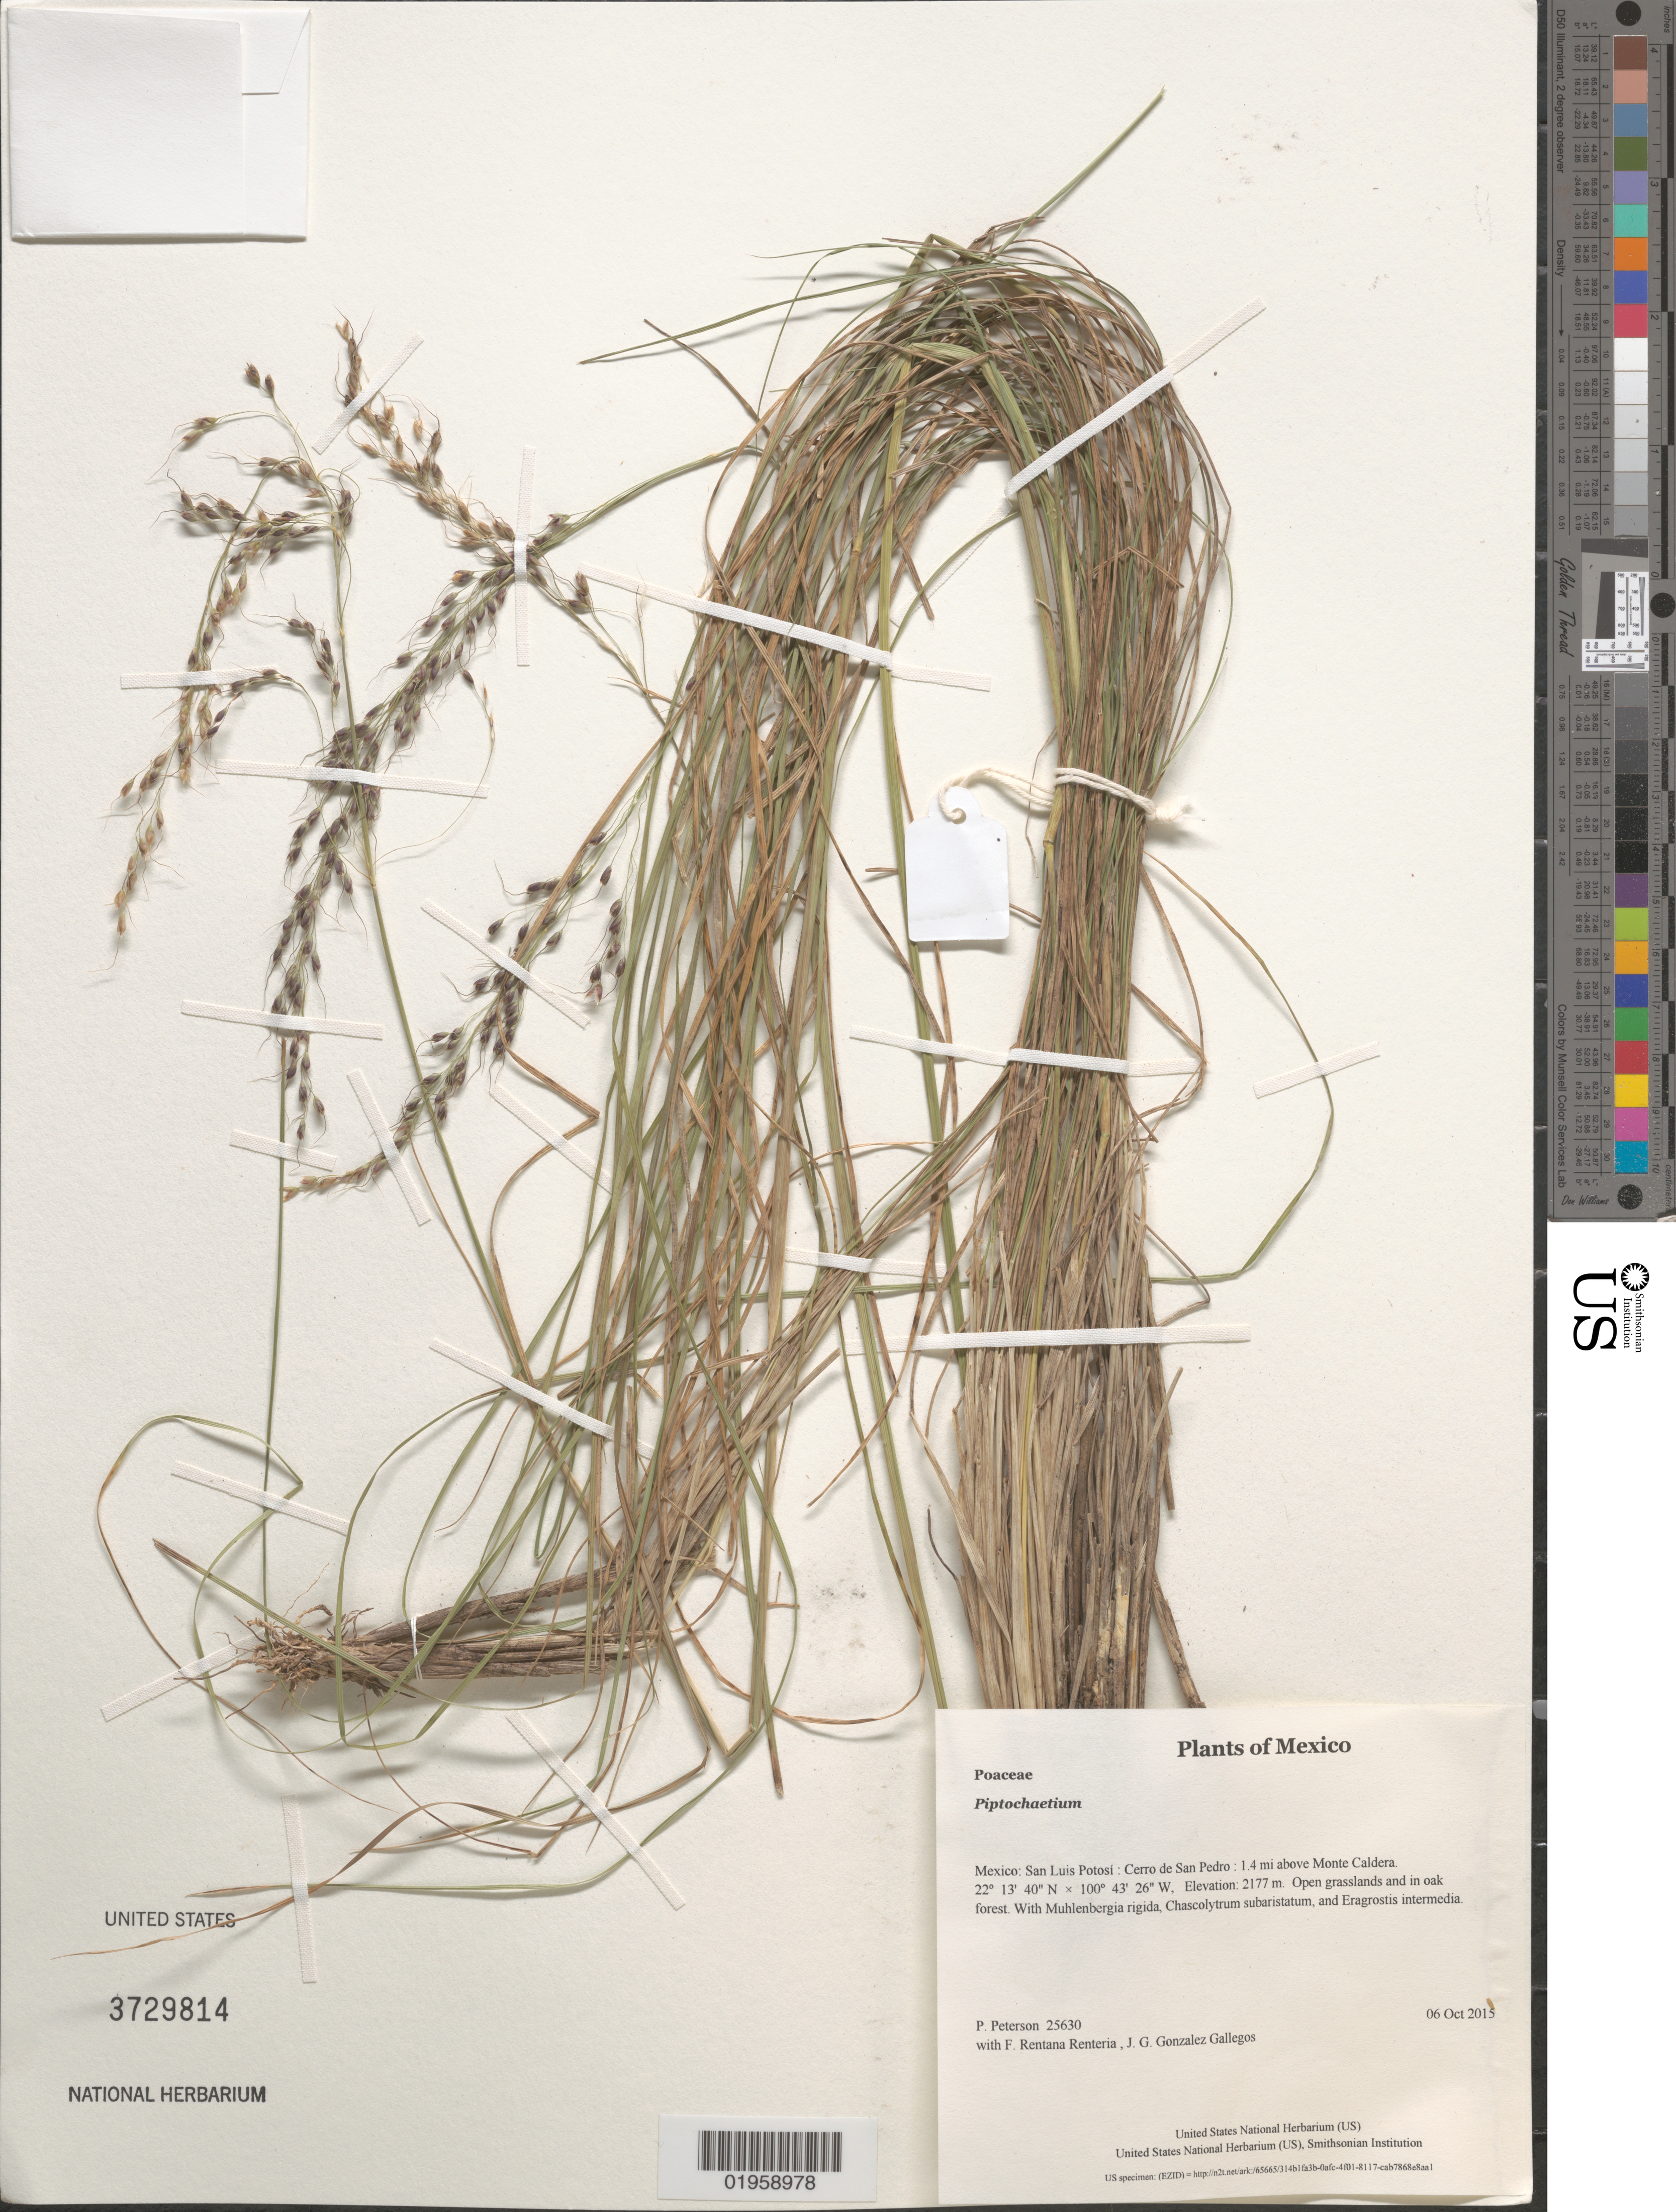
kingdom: Plantae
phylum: Tracheophyta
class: Liliopsida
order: Poales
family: Poaceae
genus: Piptochaetium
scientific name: Piptochaetium sp.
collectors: P. M. Peterson, F. Rentana Renteria & J. G. Gonzalez Gallegos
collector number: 25630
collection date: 2015-10-06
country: Mexico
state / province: San Luis Potosí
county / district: Cerro de San Pedro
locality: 1.4 mi above Monte Caldera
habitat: Open grasslands and in oak forest.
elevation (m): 2177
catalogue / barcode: US 3729814